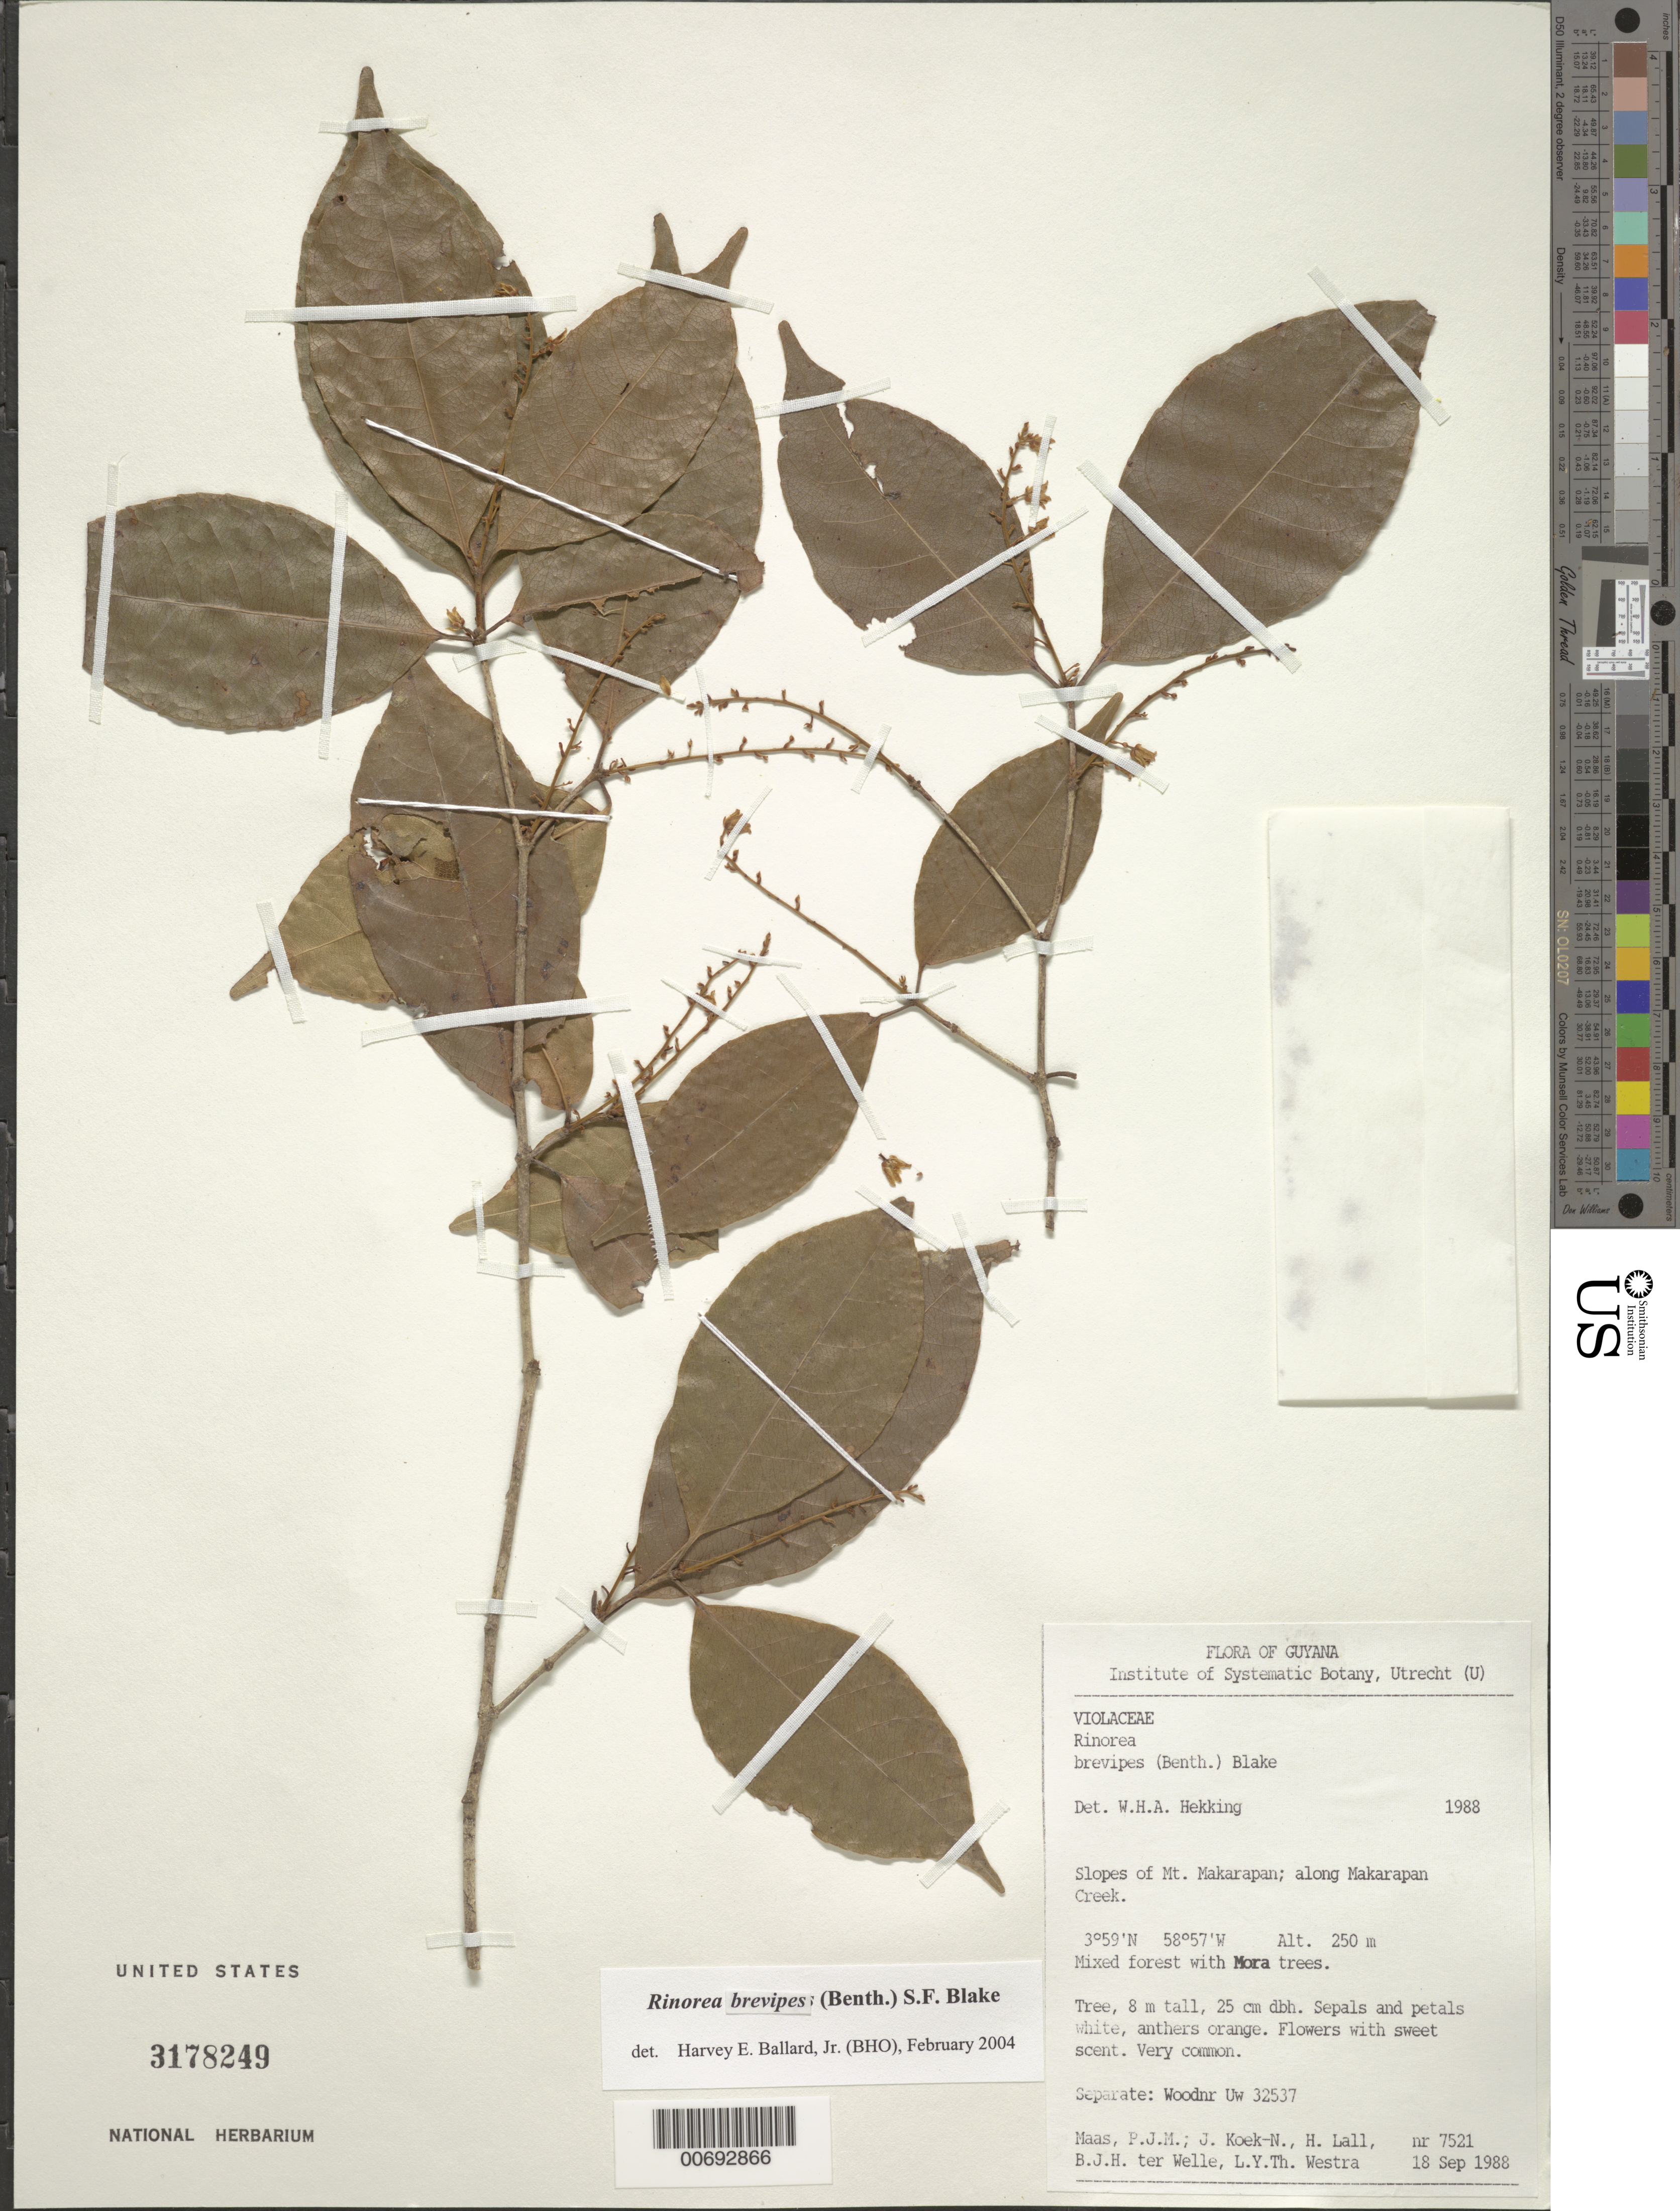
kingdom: Plantae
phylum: Tracheophyta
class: Magnoliopsida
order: Malpighiales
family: Violaceae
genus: Rinorea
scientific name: Rinorea brevipes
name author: (Benth.) S.F. Blake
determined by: Ballard, Harvey E.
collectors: P. Maas, J. Koek-Noorman, H. Lall, B. Welle & L. Y. T. Westra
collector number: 7521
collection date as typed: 18-Sep-88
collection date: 1988-09-18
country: Guyana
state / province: U. Takutu-U. Essequibo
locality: Mt. Makarapan, slopes along Makarapan Creek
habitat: Mixed forest with Mora trees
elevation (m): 250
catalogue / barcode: US 3178249